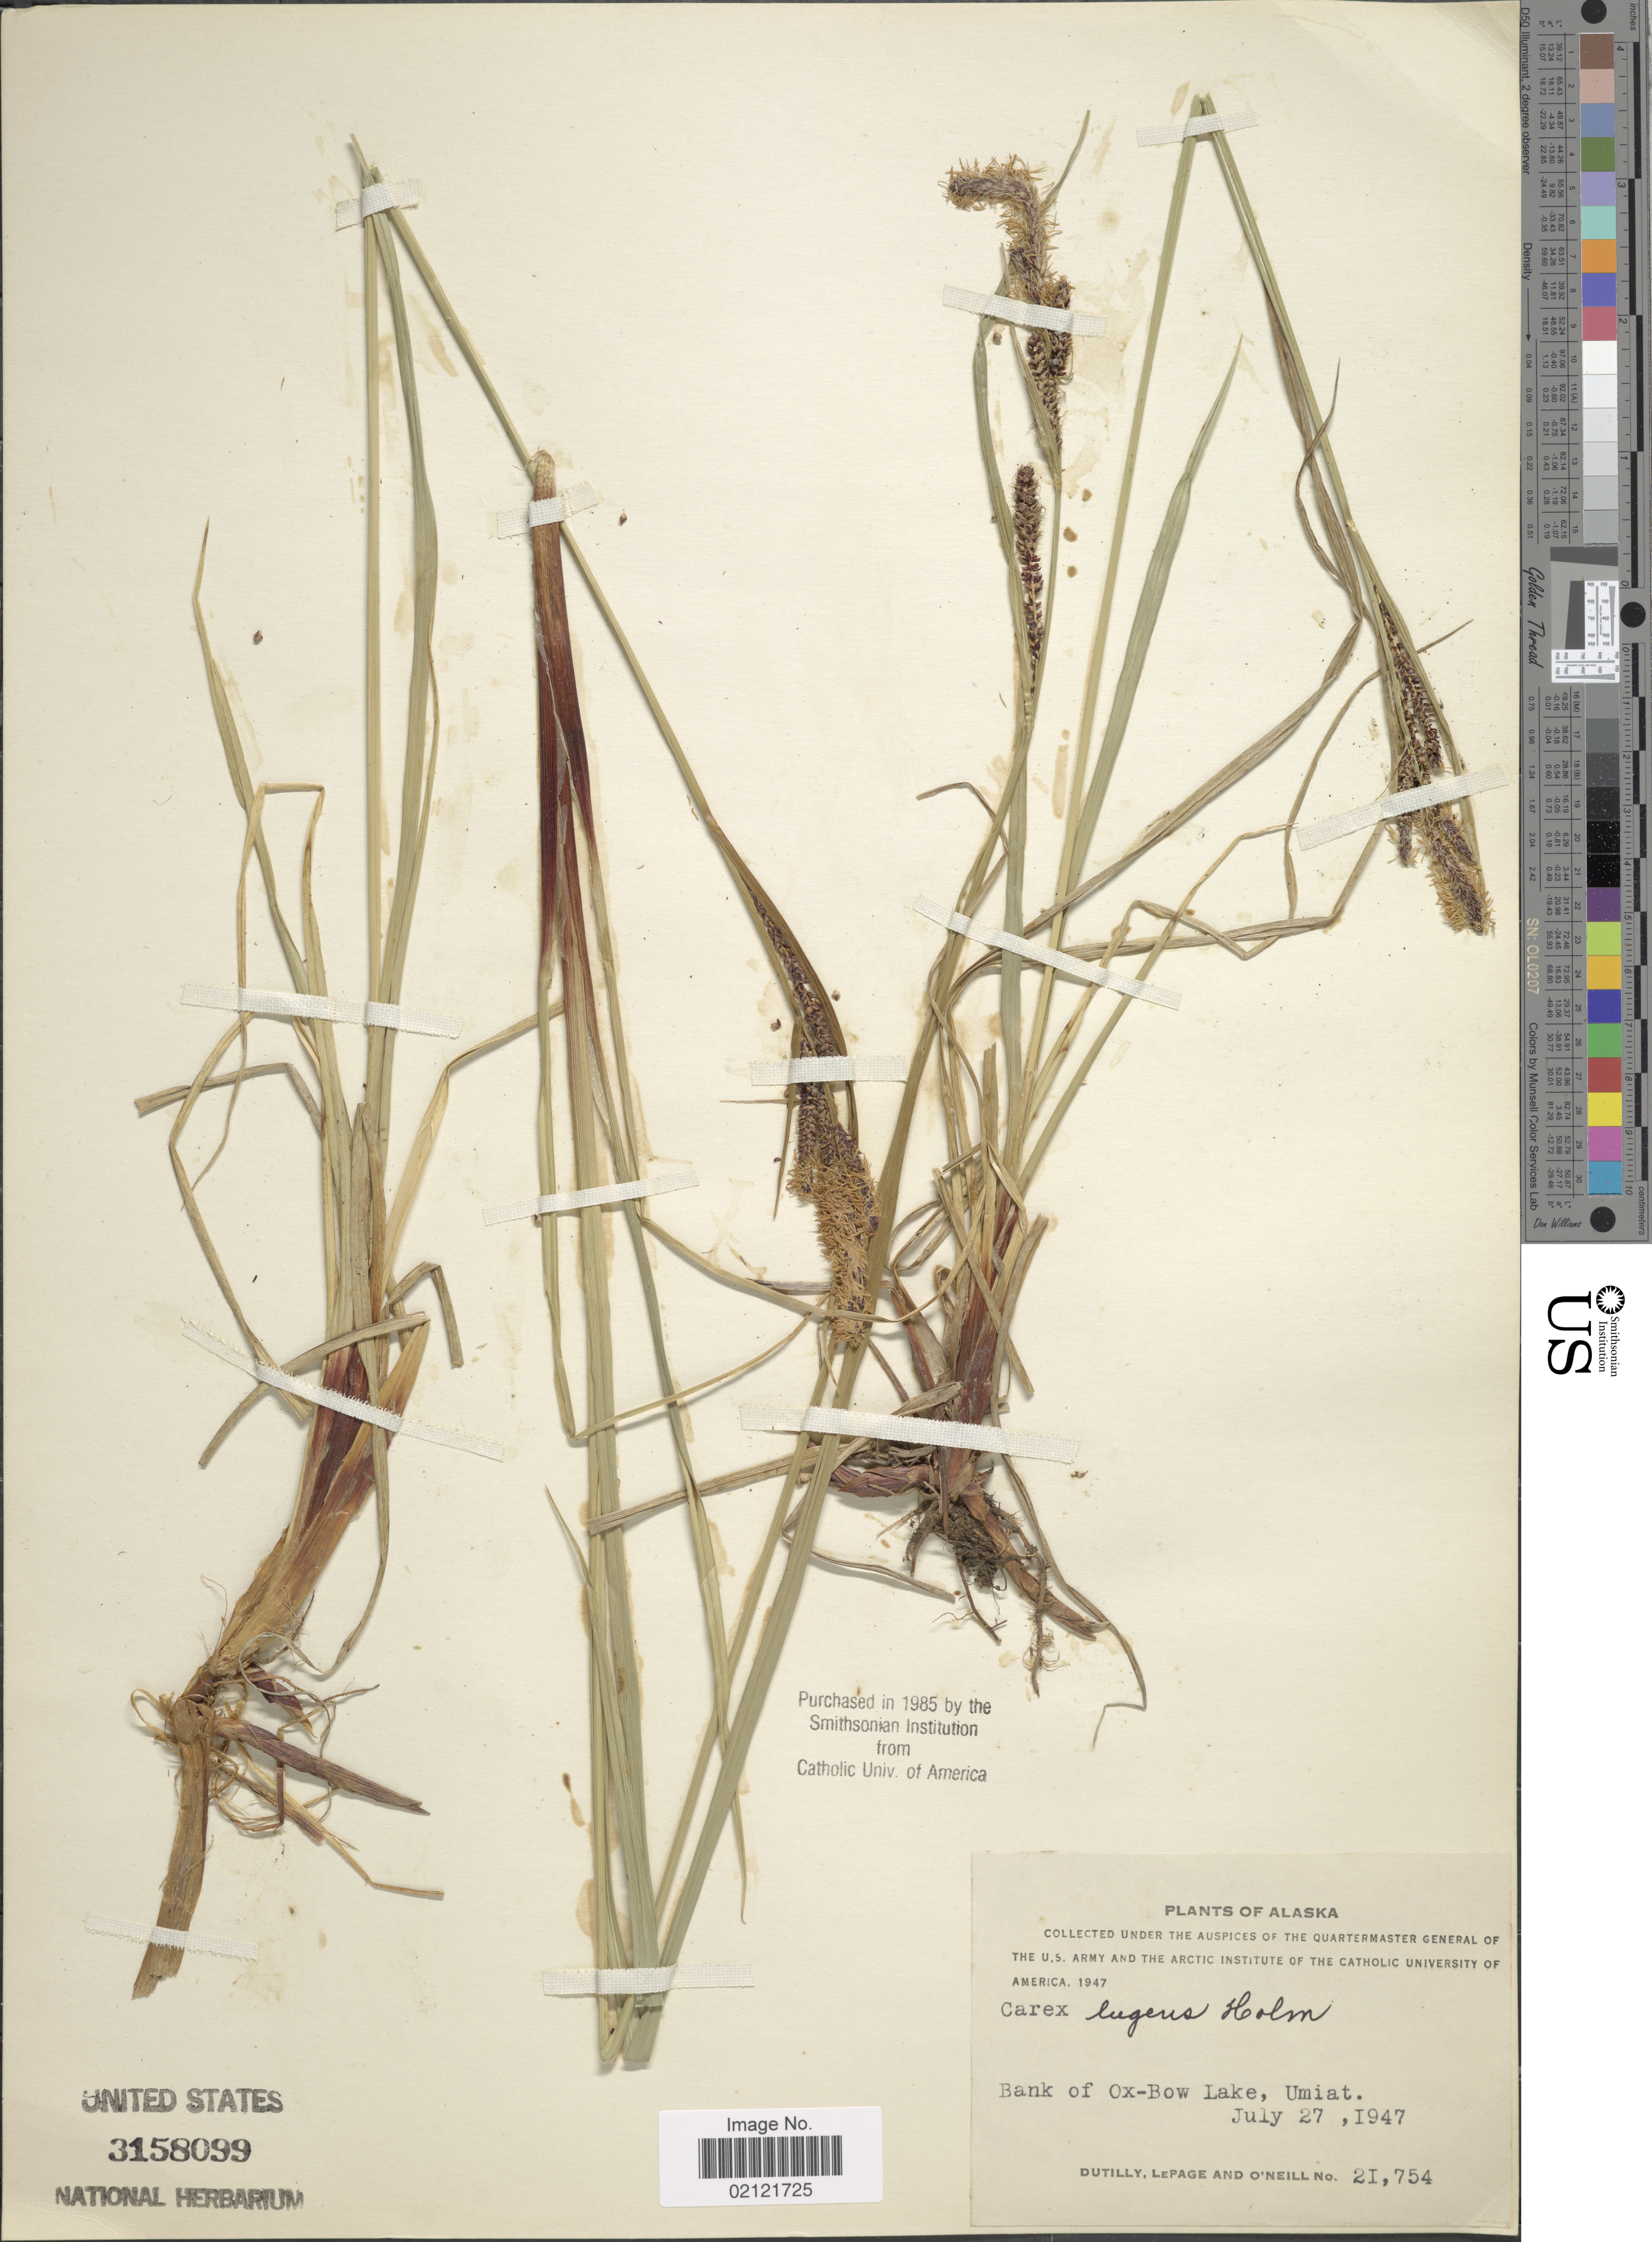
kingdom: Plantae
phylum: Tracheophyta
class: Liliopsida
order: Poales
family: Cyperaceae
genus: Carex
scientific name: Carex bigelowii subsp. lugens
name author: (Holm) T.V. Egorova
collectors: -. Dutilly, -. LePage & -. O'Neill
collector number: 21754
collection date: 1947-07-27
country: United States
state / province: Alaska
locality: Bank of Ox-Bow Lake, Umiat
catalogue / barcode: US 3158099